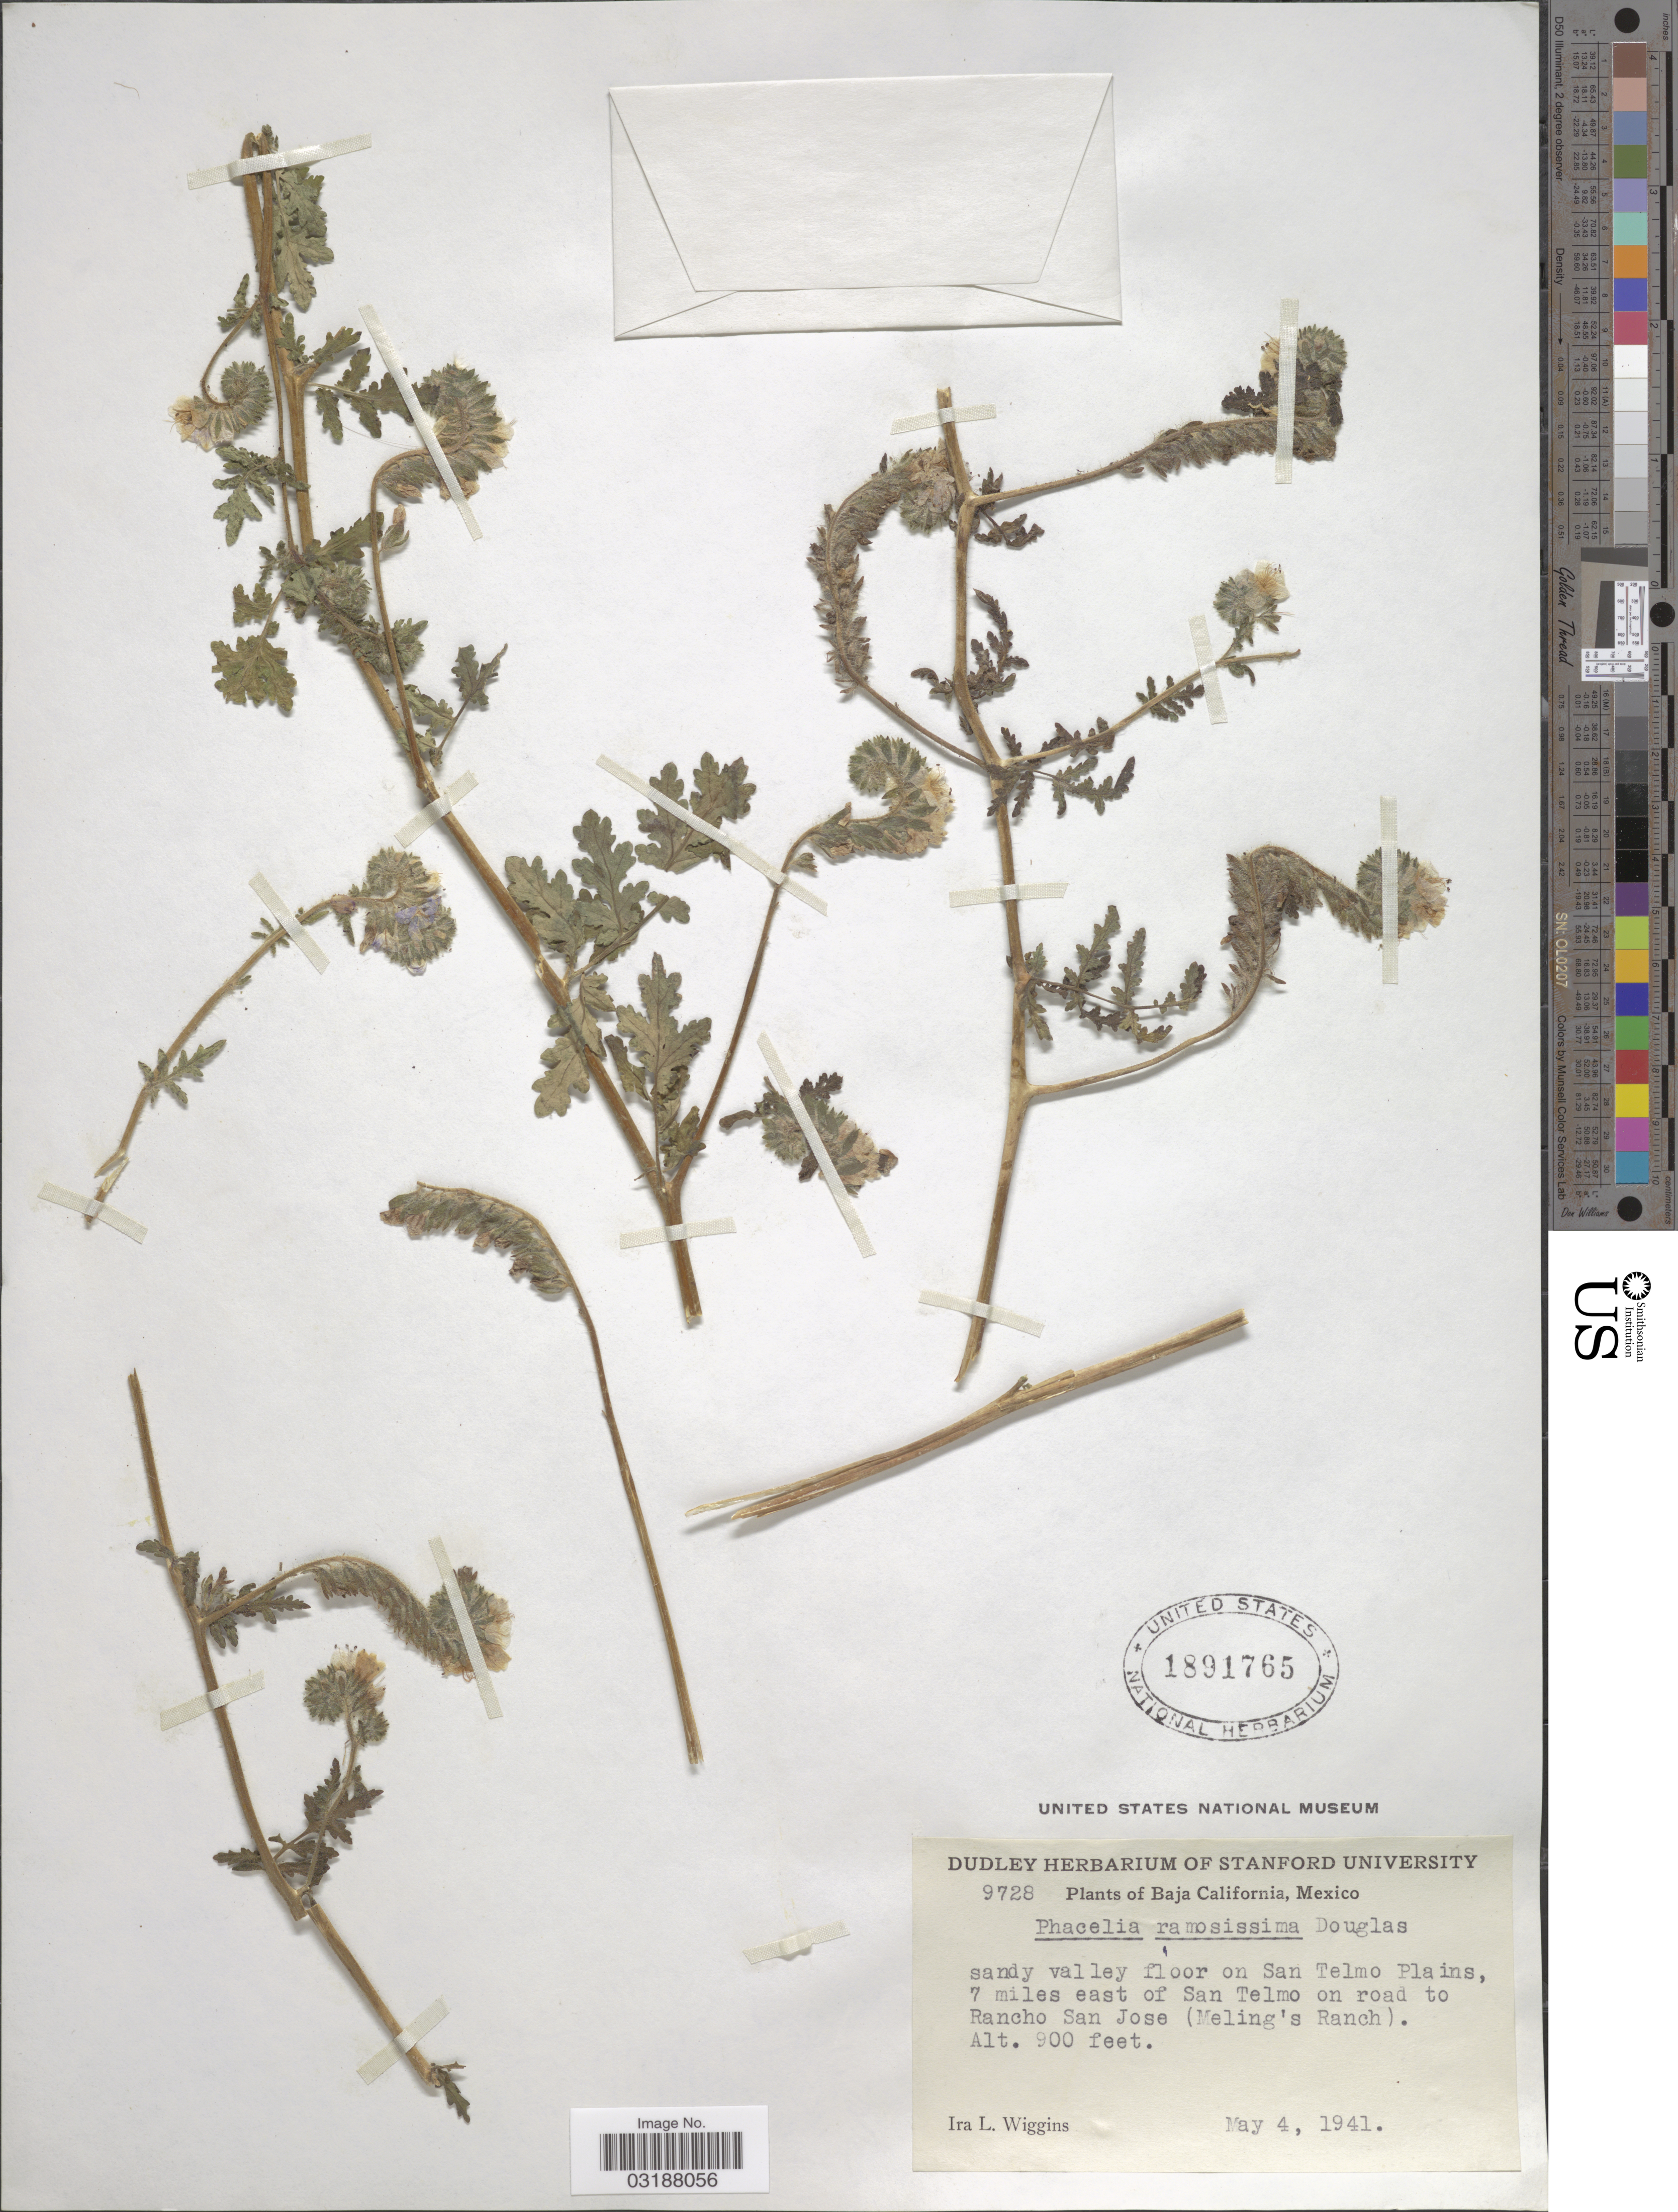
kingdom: Plantae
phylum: Tracheophyta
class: Magnoliopsida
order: Boraginales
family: Hydrophyllaceae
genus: Phacelia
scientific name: Phacelia ramosissima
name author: Douglas ex Lehm.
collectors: I. L. Wiggins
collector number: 9728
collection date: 1941-05-04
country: Mexico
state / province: Baja California Norte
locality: Sandy valley floor on San Telmo Plains, 7 miles east of San Telmo on road to Rancho San Jose (Meling's Ranch).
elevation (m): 274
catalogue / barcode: US 1891765